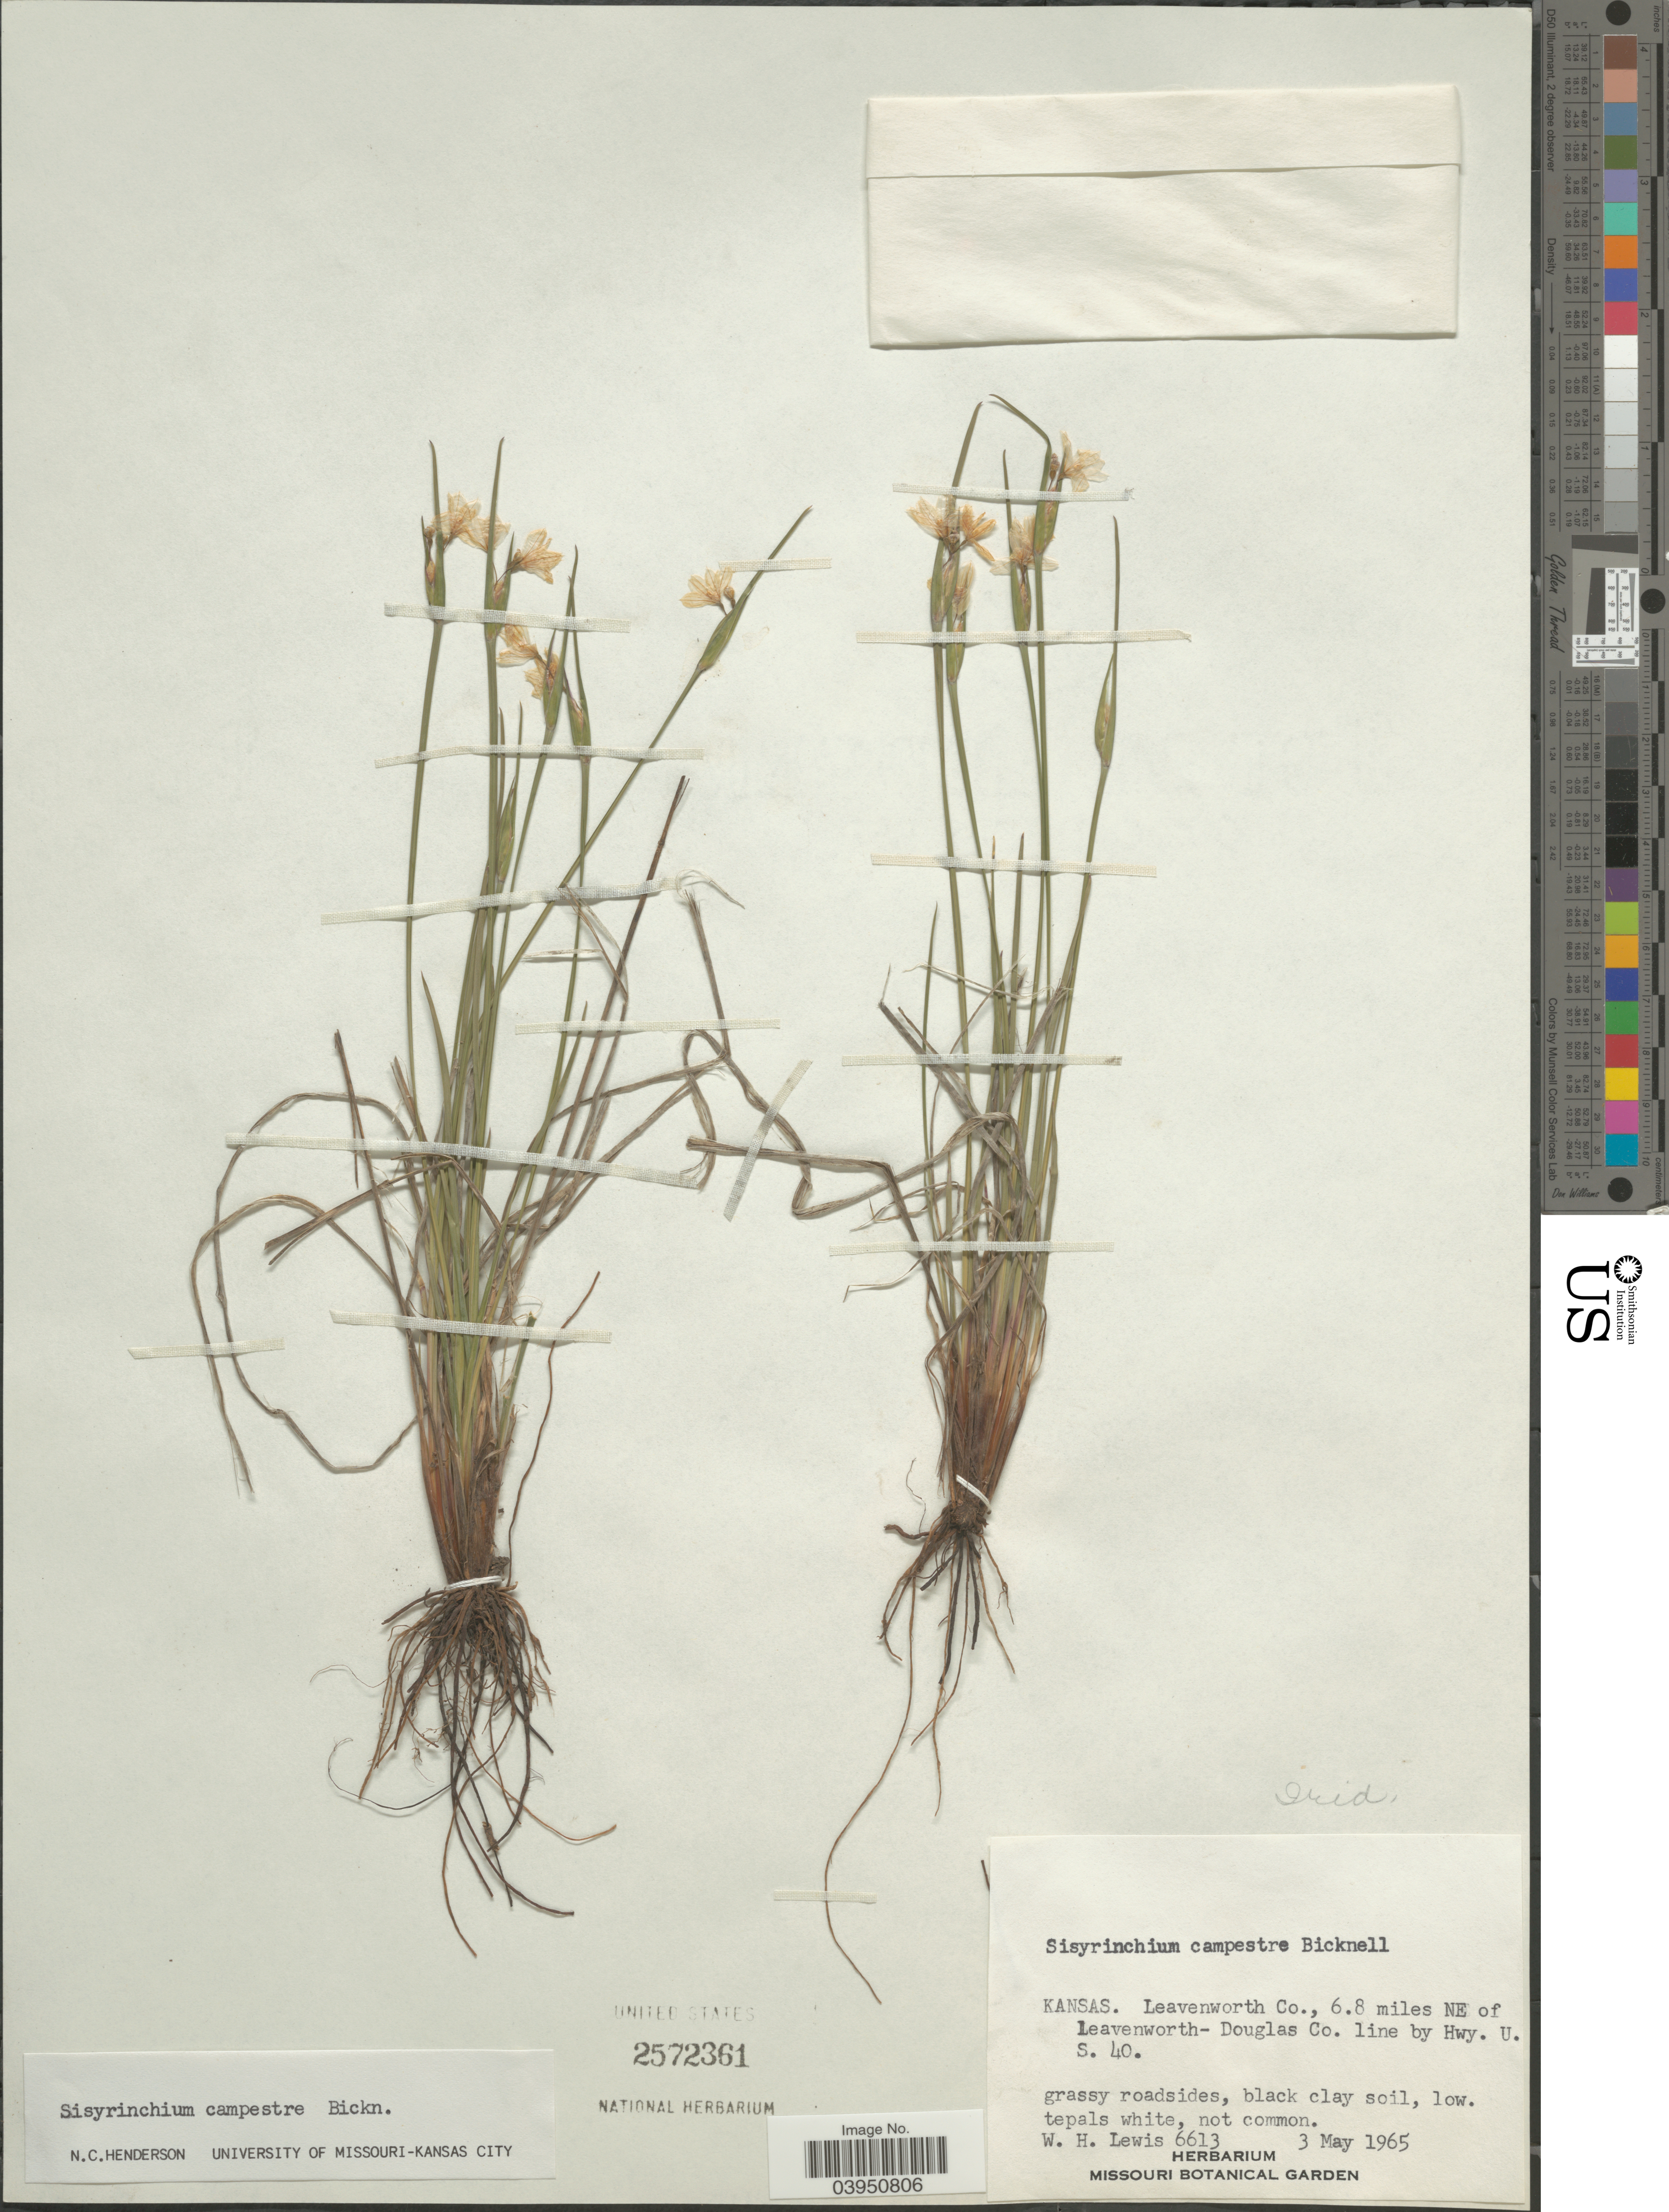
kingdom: Plantae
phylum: Tracheophyta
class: Liliopsida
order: Asparagales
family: Iridaceae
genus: Sisyrinchium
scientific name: Sisyrinchium campestre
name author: E.P. Bicknell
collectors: W. H. Lewis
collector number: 6613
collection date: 1965-05-03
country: United States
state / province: Kansas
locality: Leavenworth Co., 6.8 miles NE of Leavenworth-Douglas Co. line by Hwy. U. S. 40.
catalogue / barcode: US 2572361